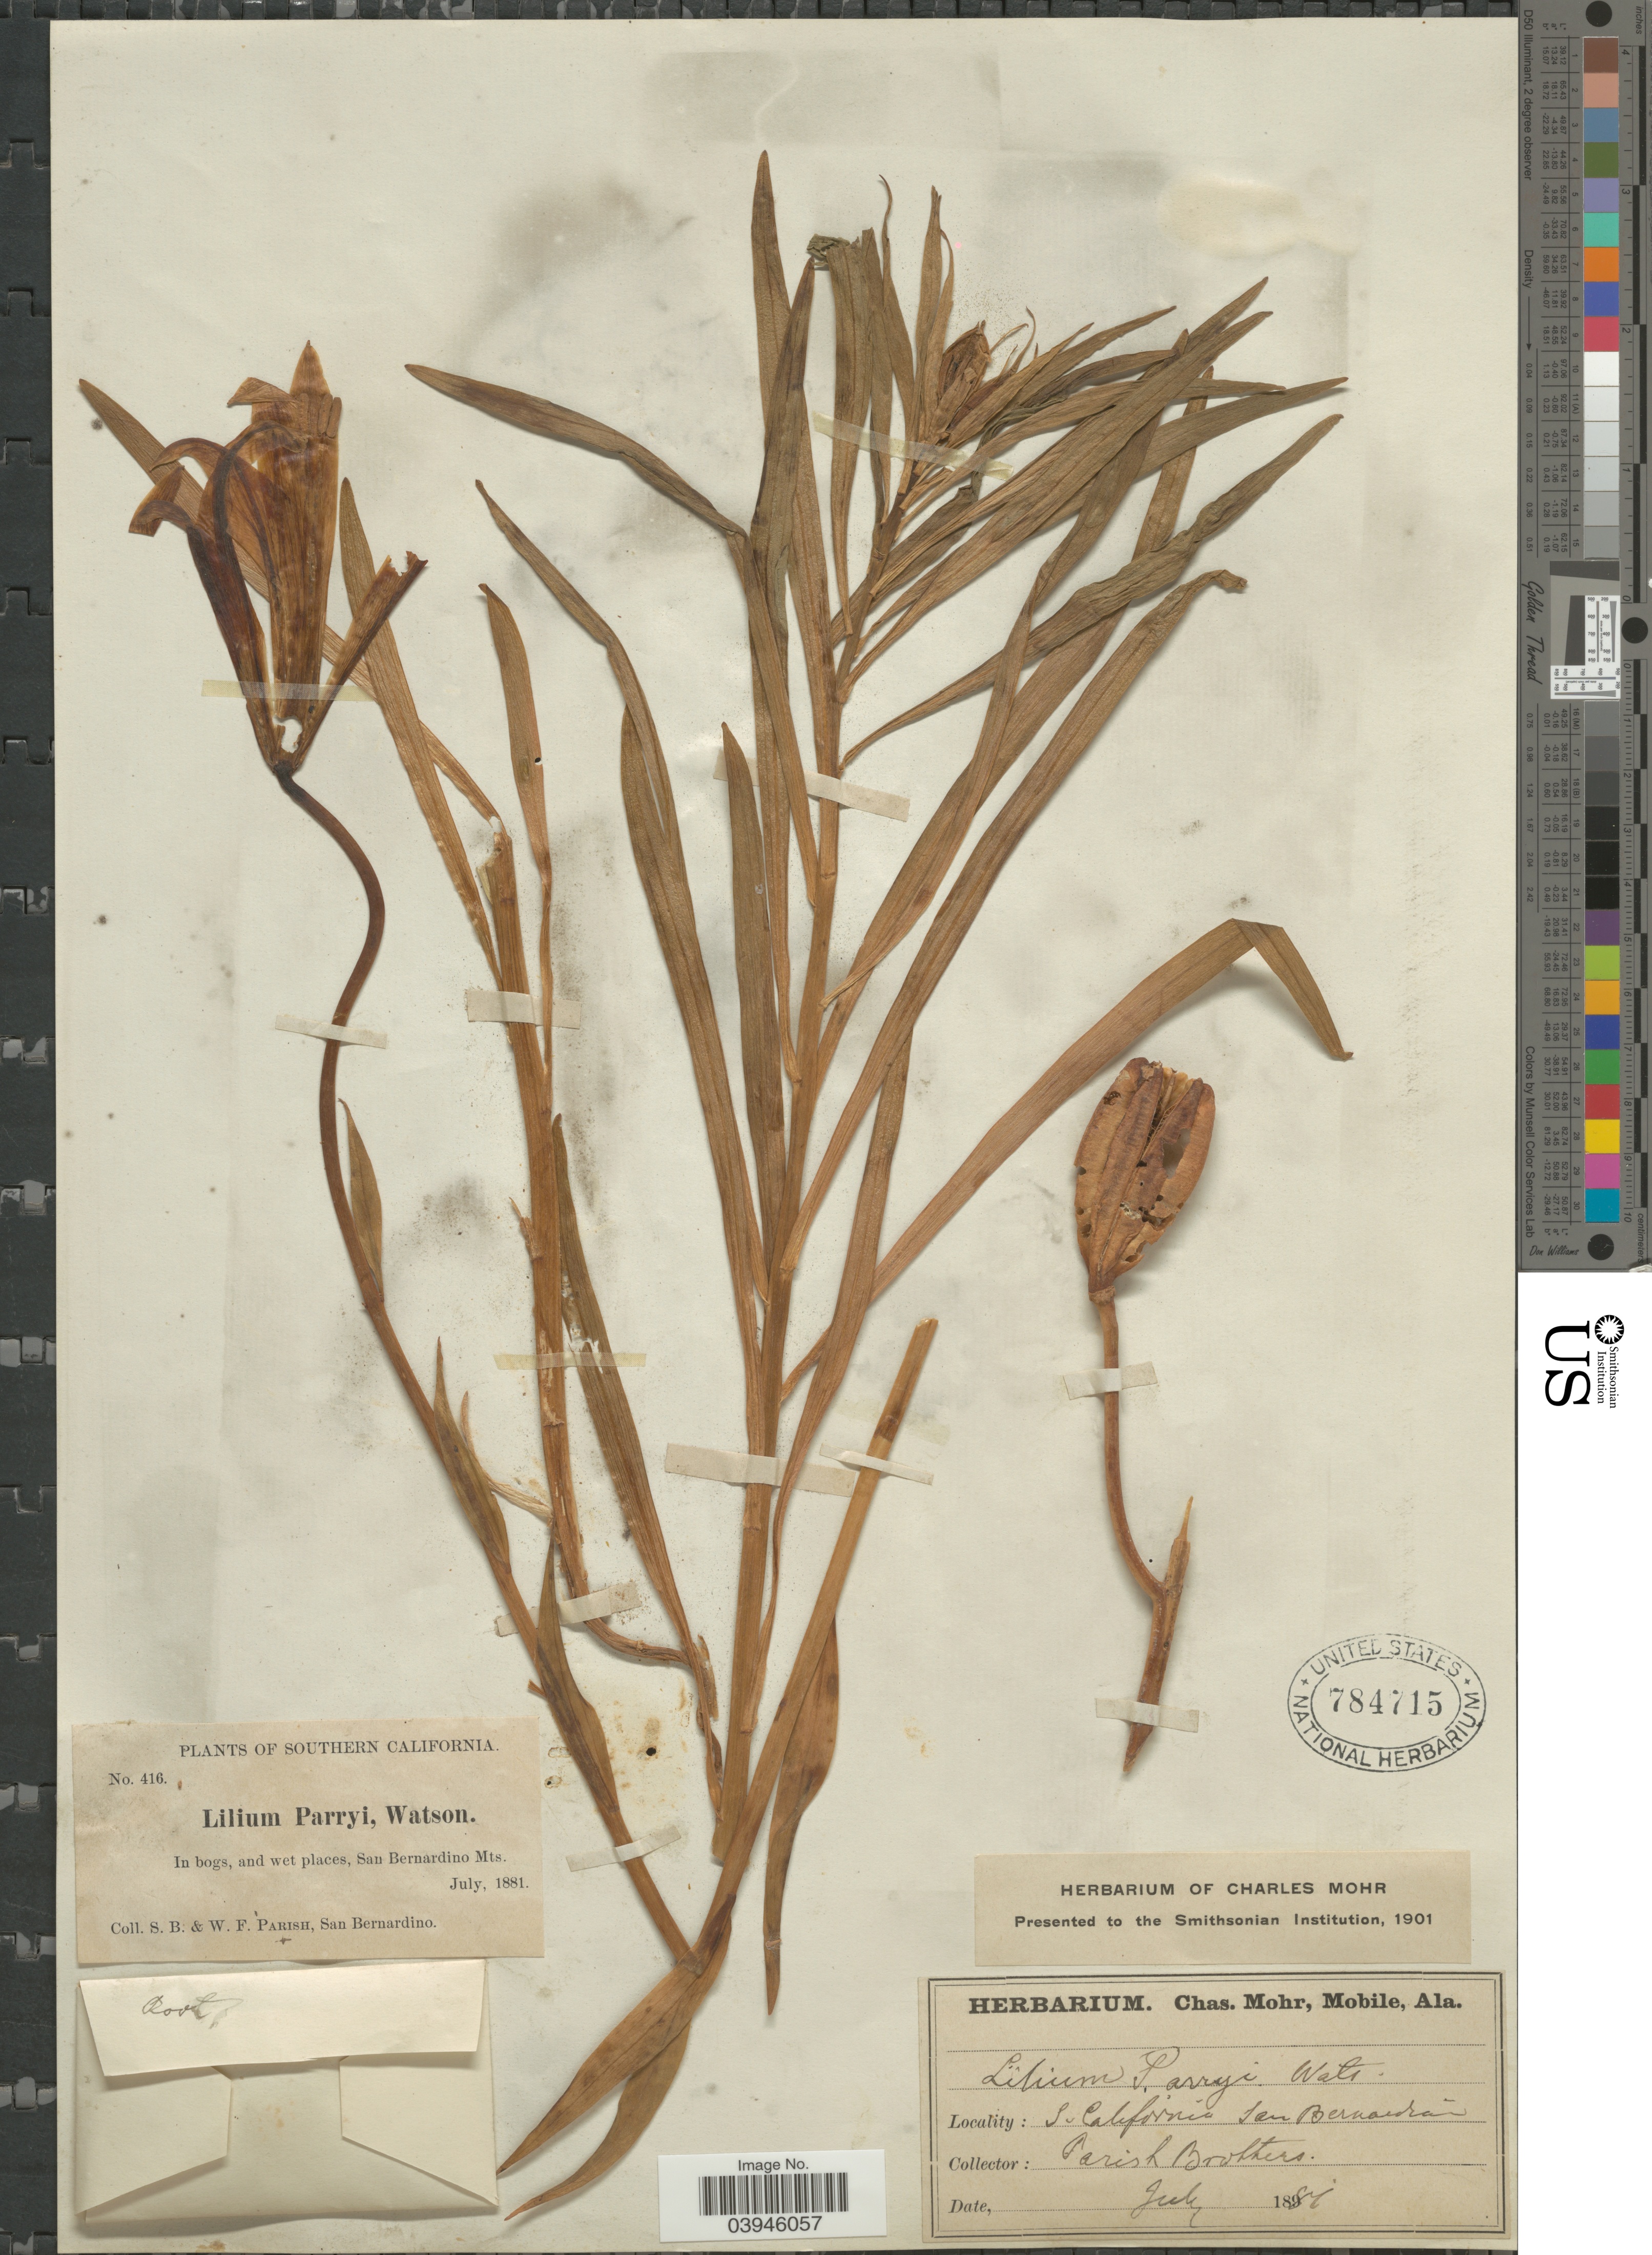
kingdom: Plantae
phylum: Tracheophyta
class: Liliopsida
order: Liliales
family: Liliaceae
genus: Lilium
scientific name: Lilium parryi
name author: S. Watson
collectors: S. B. Parish & W. F. Parish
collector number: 416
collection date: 1881-07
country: United States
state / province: California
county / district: San Bernardino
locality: Southern California. In bogs, and wet places, San Bernardino Mts.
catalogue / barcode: US 784715